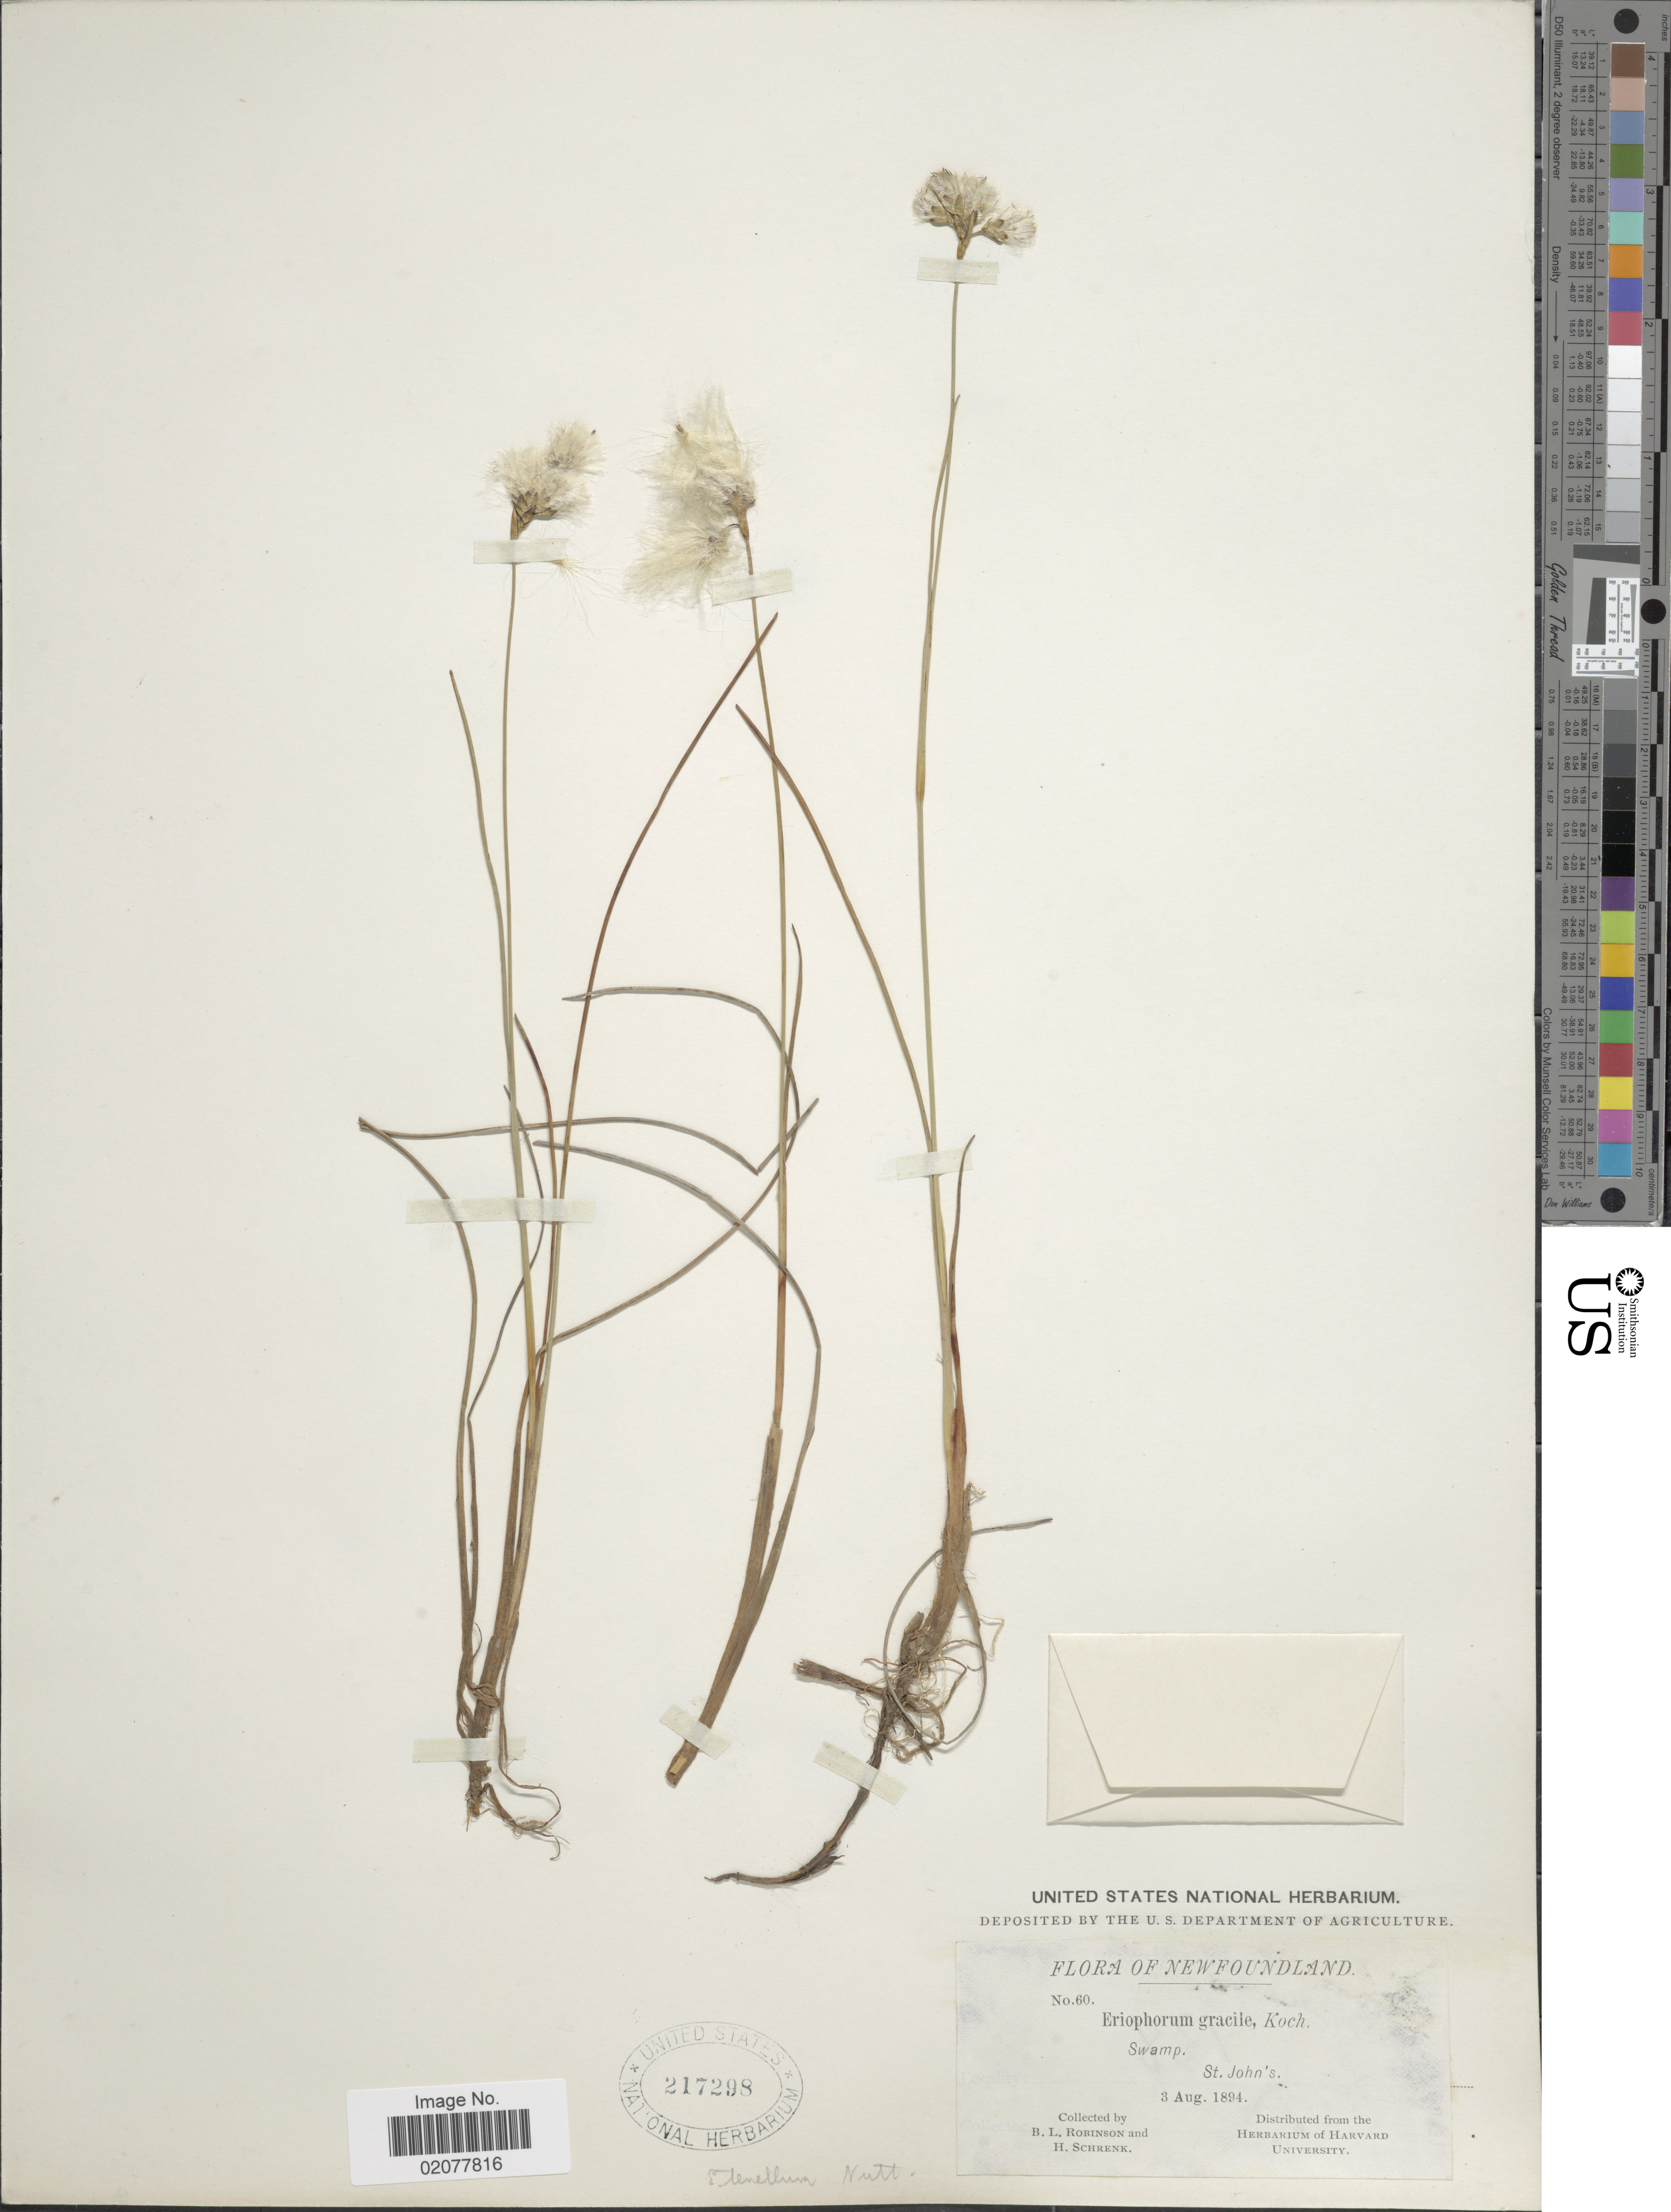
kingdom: Plantae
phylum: Tracheophyta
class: Liliopsida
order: Poales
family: Cyperaceae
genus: Eriophorum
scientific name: Eriophorum tenellum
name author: Nutt.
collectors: B. L. Robinson & H. v. Schrenk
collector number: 60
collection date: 1894-08-03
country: Canada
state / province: Newfoundland and Labrador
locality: Swamp. St. John's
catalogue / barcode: US 217298